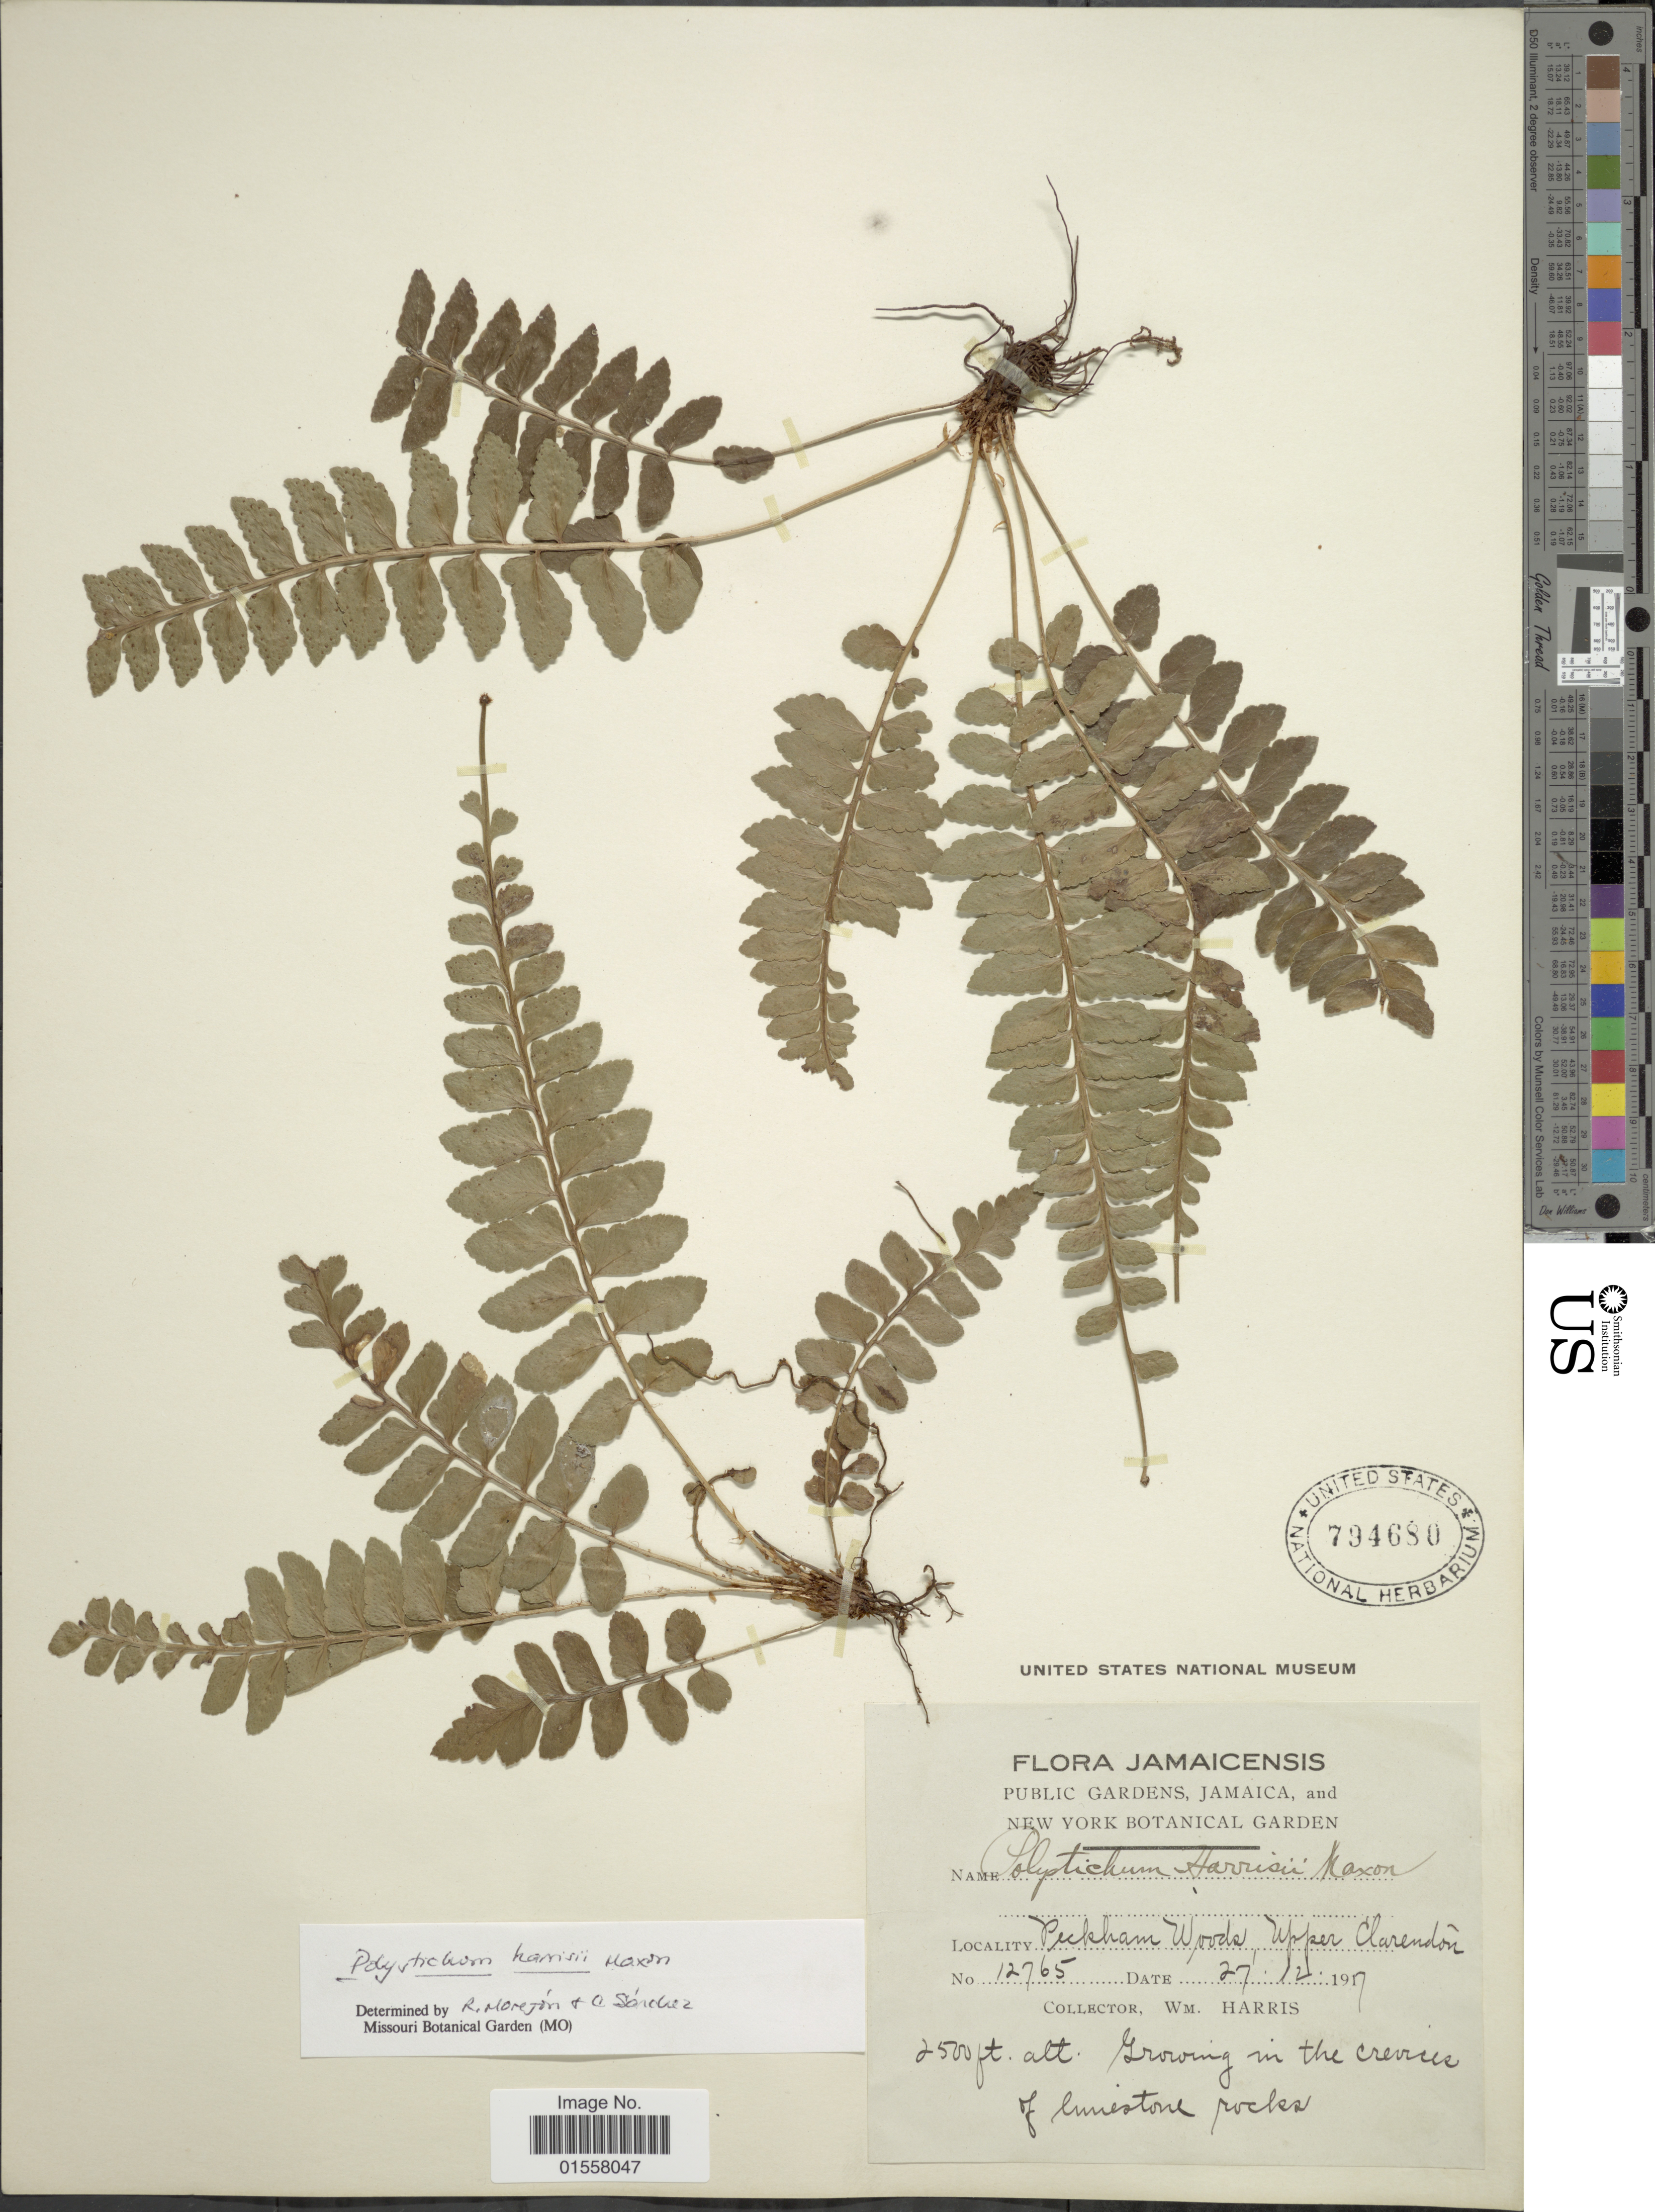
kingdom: Plantae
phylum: Tracheophyta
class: Polypodiopsida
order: Polypodiales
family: Dryopteridaceae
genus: Polystichum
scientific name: Polystichum harrisii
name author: Maxon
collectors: W. H. Harris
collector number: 12765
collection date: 1917-12-27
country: Jamaica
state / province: Clarendon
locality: Jamaicensis, Peckham Woods, Upper Clarendon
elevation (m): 762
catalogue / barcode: US 794680